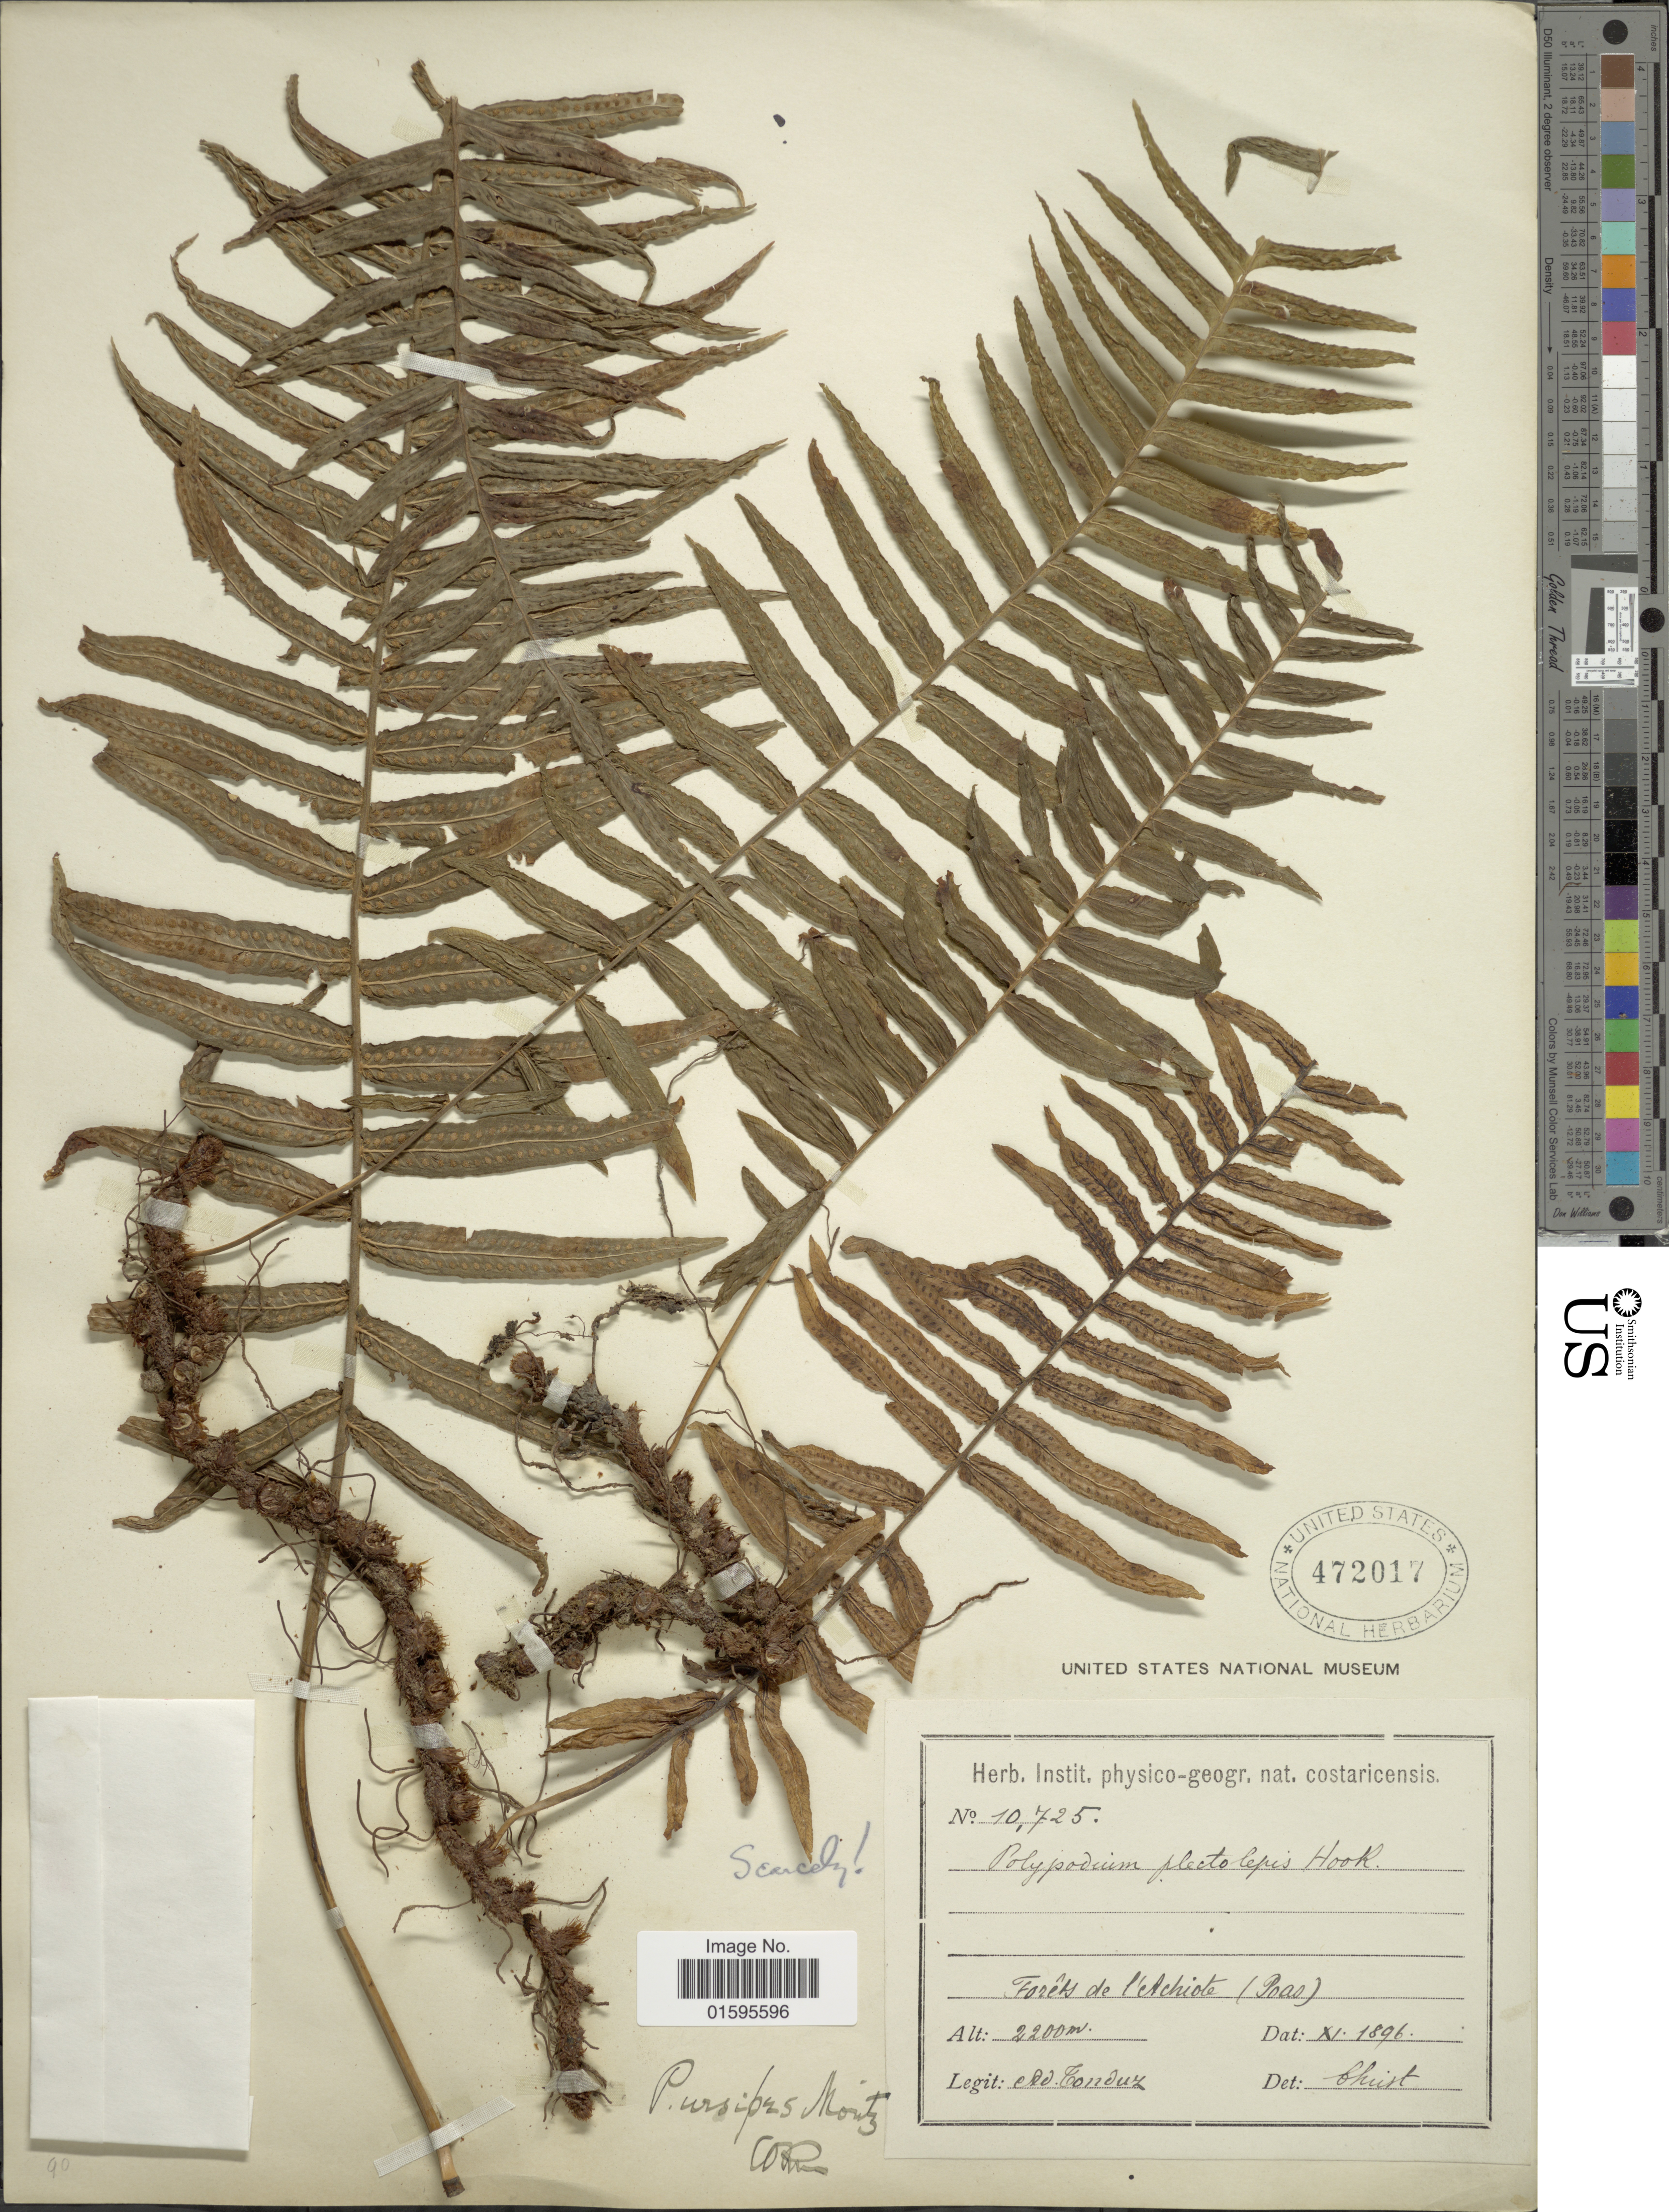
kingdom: Plantae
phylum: Tracheophyta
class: Polypodiopsida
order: Polypodiales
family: Polypodiaceae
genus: Polypodium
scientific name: Polypodium ursipes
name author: Moritz ex C. Chr.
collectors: A. Tonduz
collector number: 10725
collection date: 1896-11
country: Costa Rica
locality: Forets de l'Achiote (Poas).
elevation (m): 2200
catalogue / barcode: US 472017